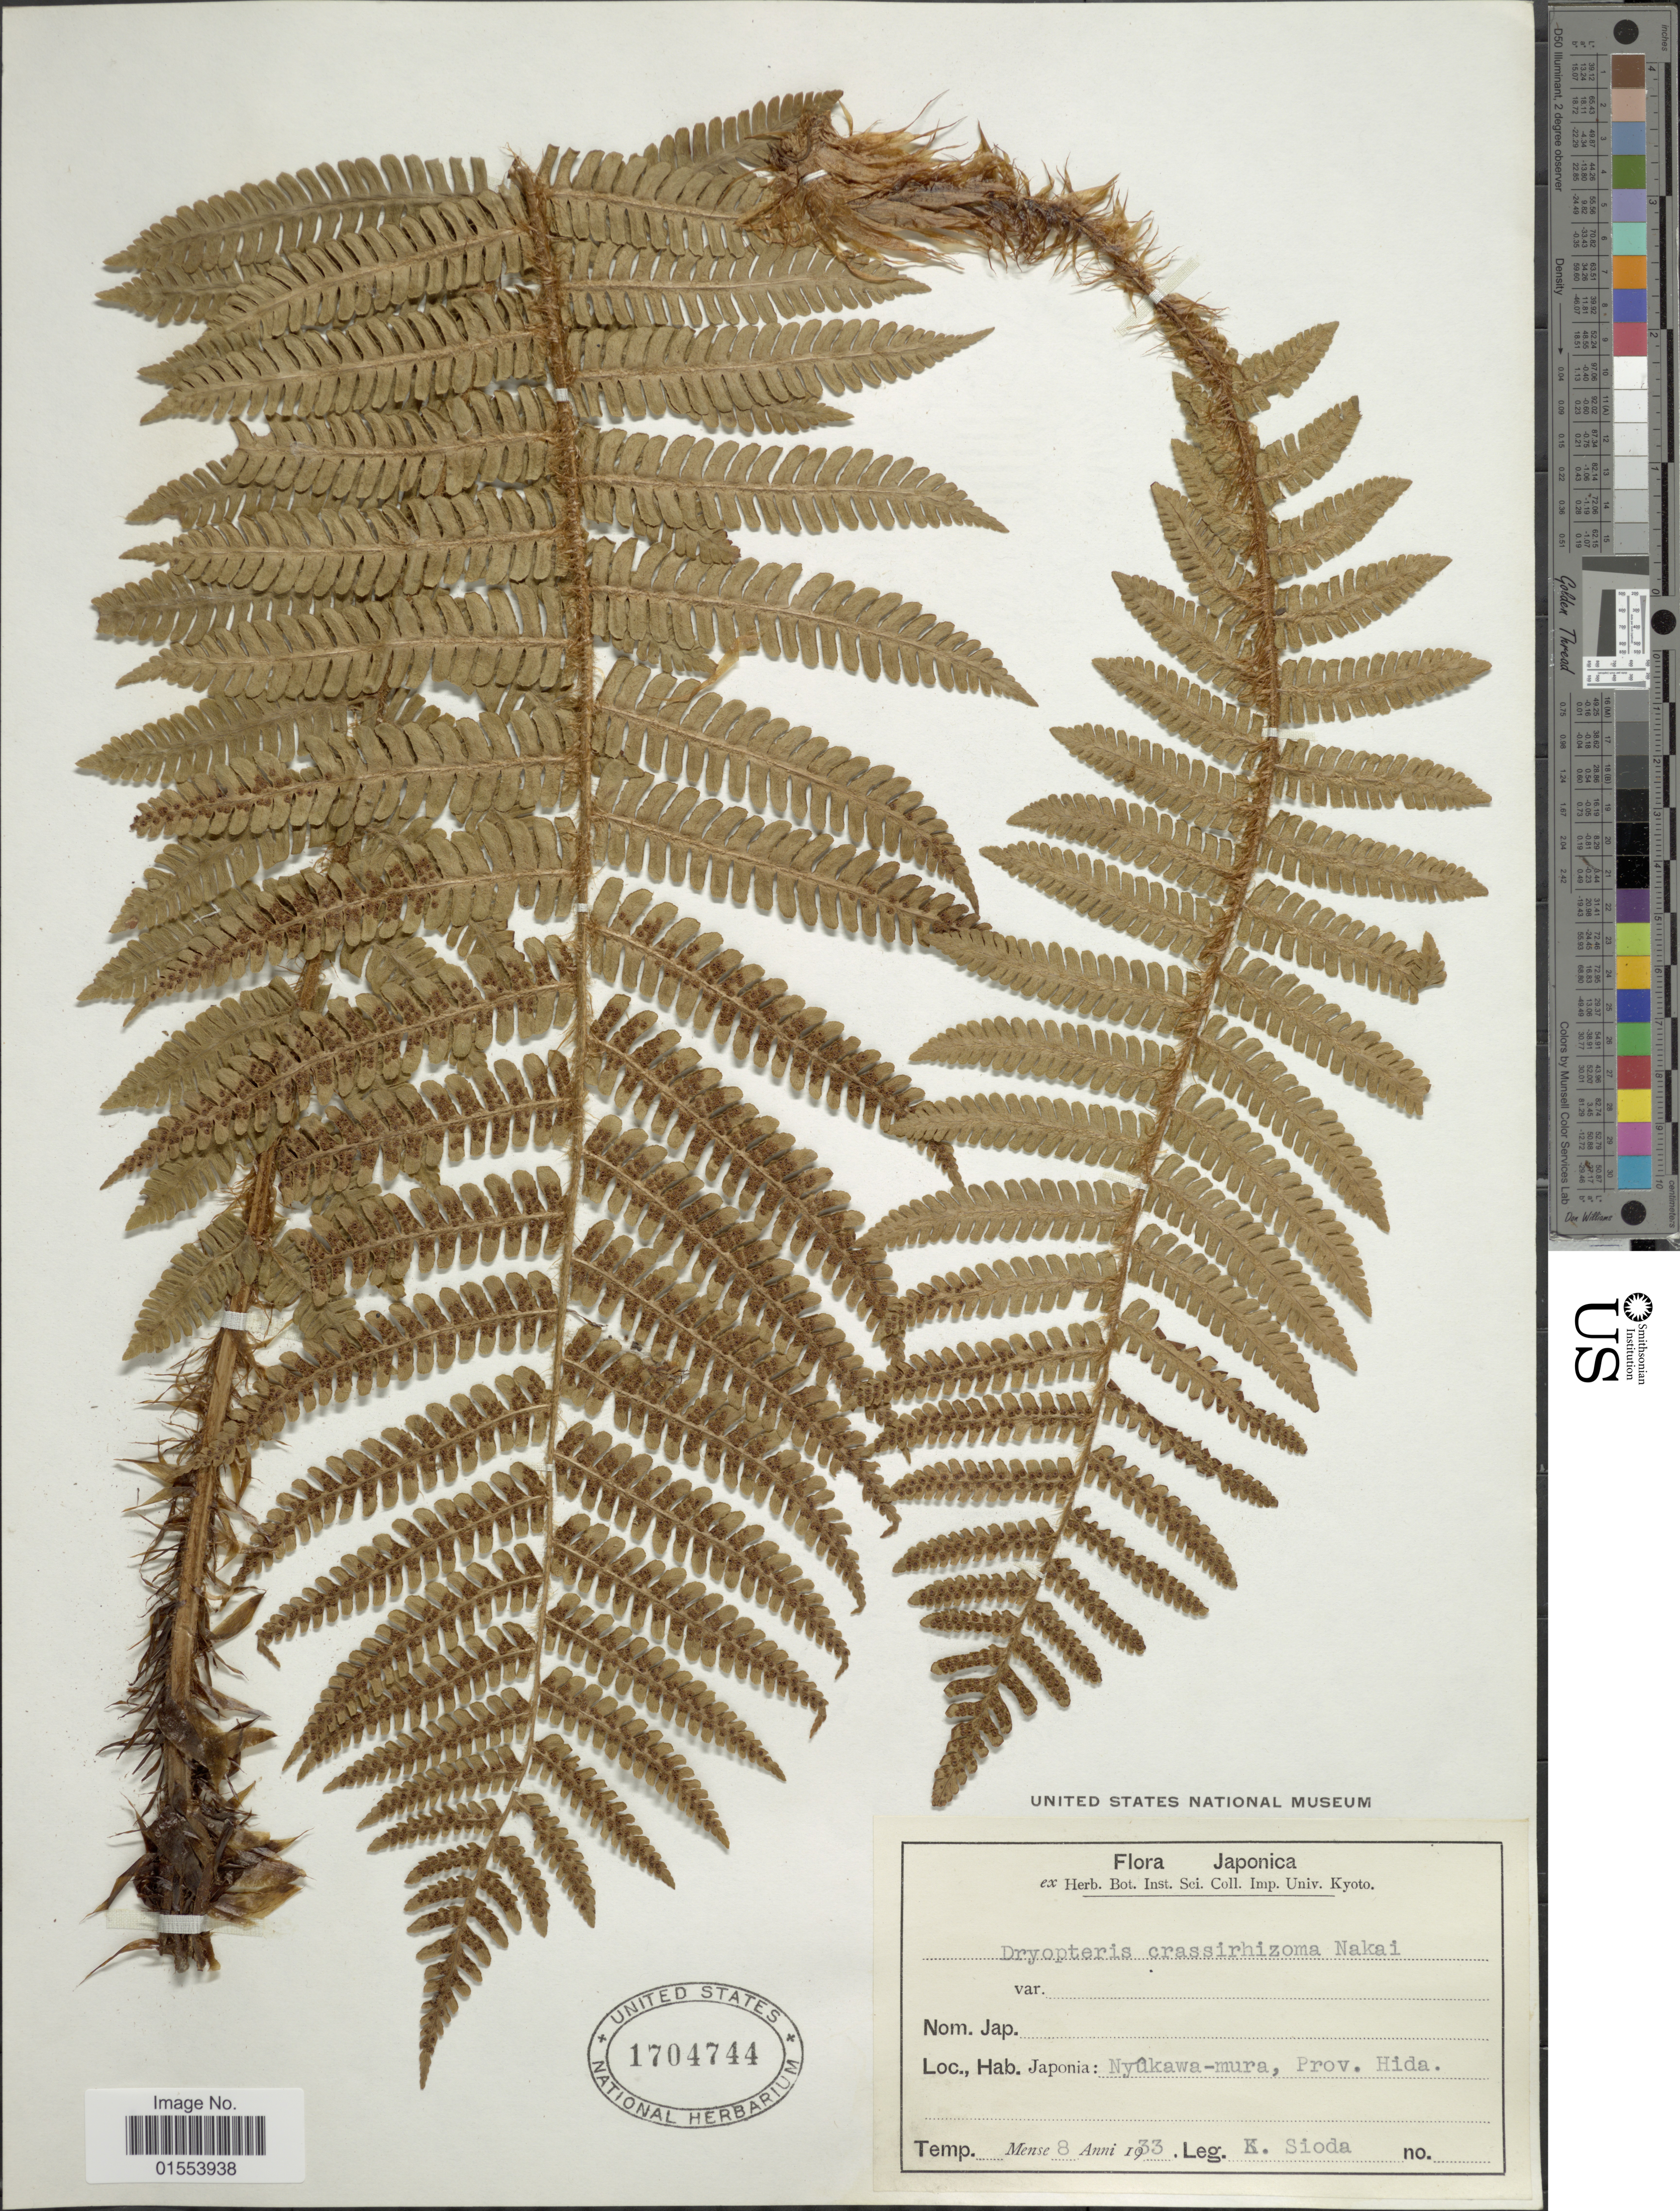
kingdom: Plantae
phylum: Tracheophyta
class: Polypodiopsida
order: Polypodiales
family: Dryopteridaceae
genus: Dryopteris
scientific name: Dryopteris crassirhizoma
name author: Nakai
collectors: K. Sioda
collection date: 1933-08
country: Japan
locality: Japonia: Nykawa-mura, Prov. Hida.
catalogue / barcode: US 1704744